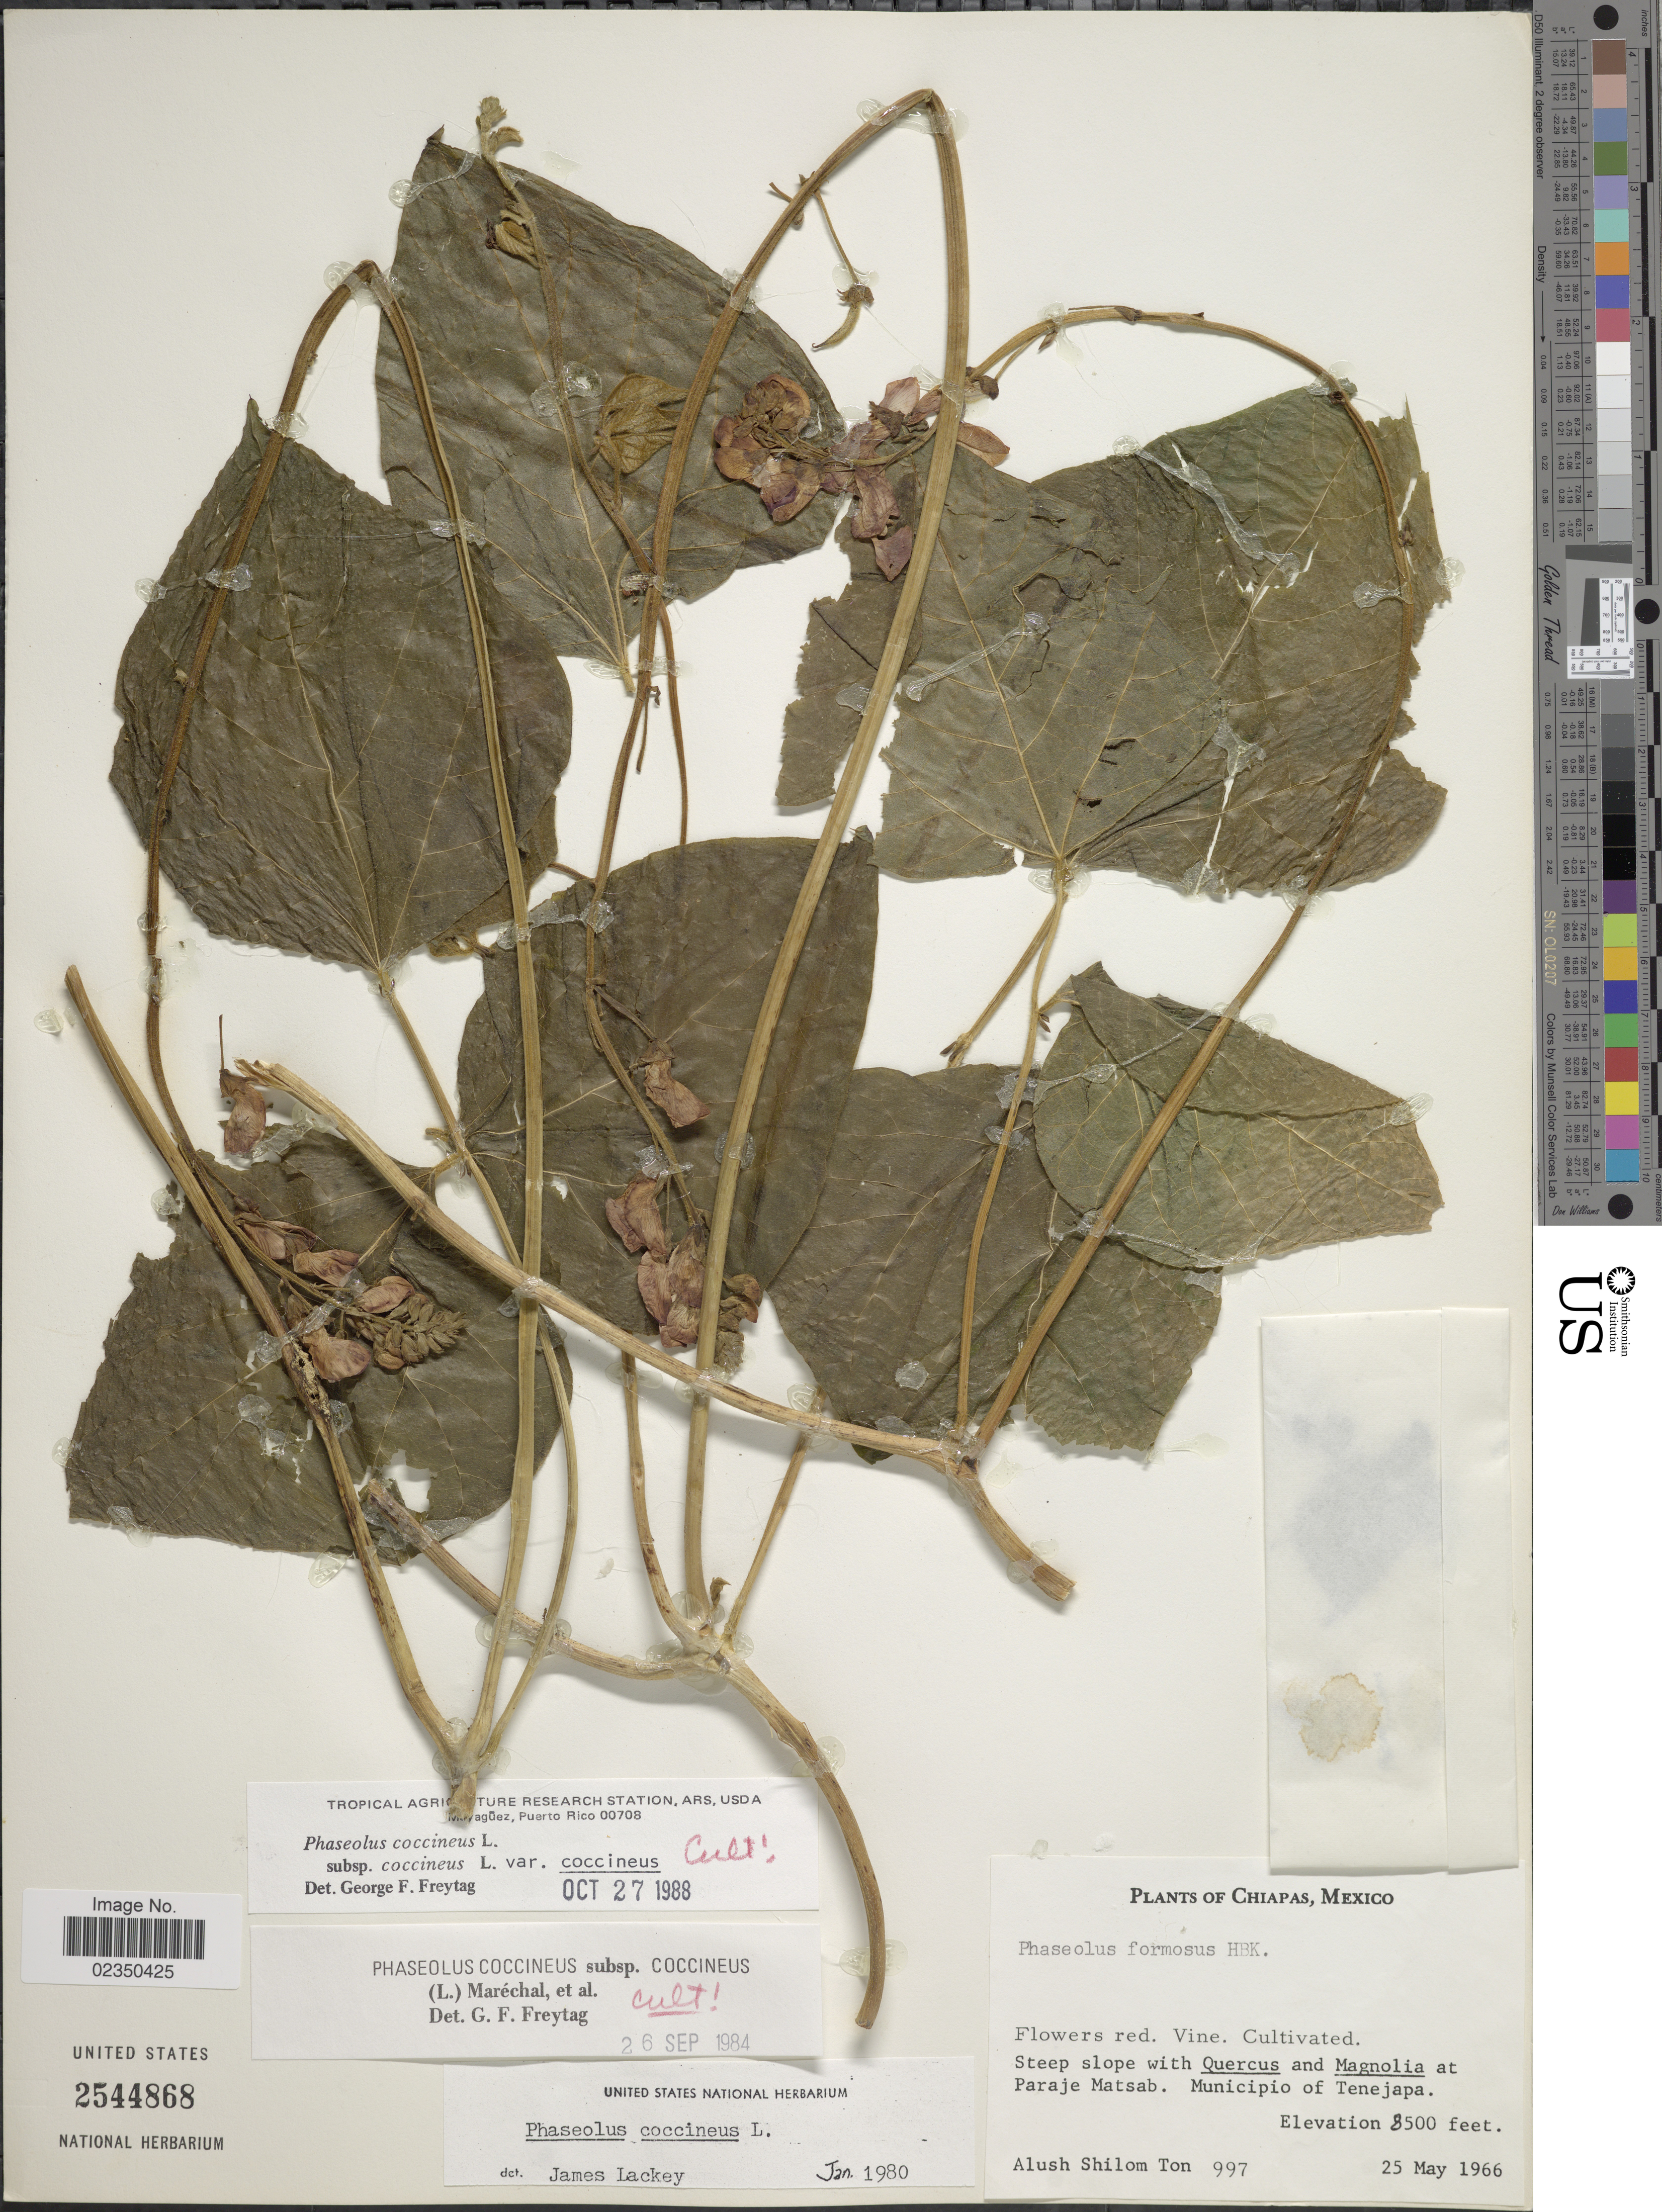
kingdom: Plantae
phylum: Tracheophyta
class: Magnoliopsida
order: Fabales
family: Fabaceae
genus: Phaseolus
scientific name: Phaseolus coccineus var. coccineus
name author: L.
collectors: A. M. Ton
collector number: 997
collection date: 1966-05-25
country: Mexico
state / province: Chiapas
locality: Steep slope at Paraje Matsab, Municipio of Tenejapa.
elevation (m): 2591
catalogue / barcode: US 2544868